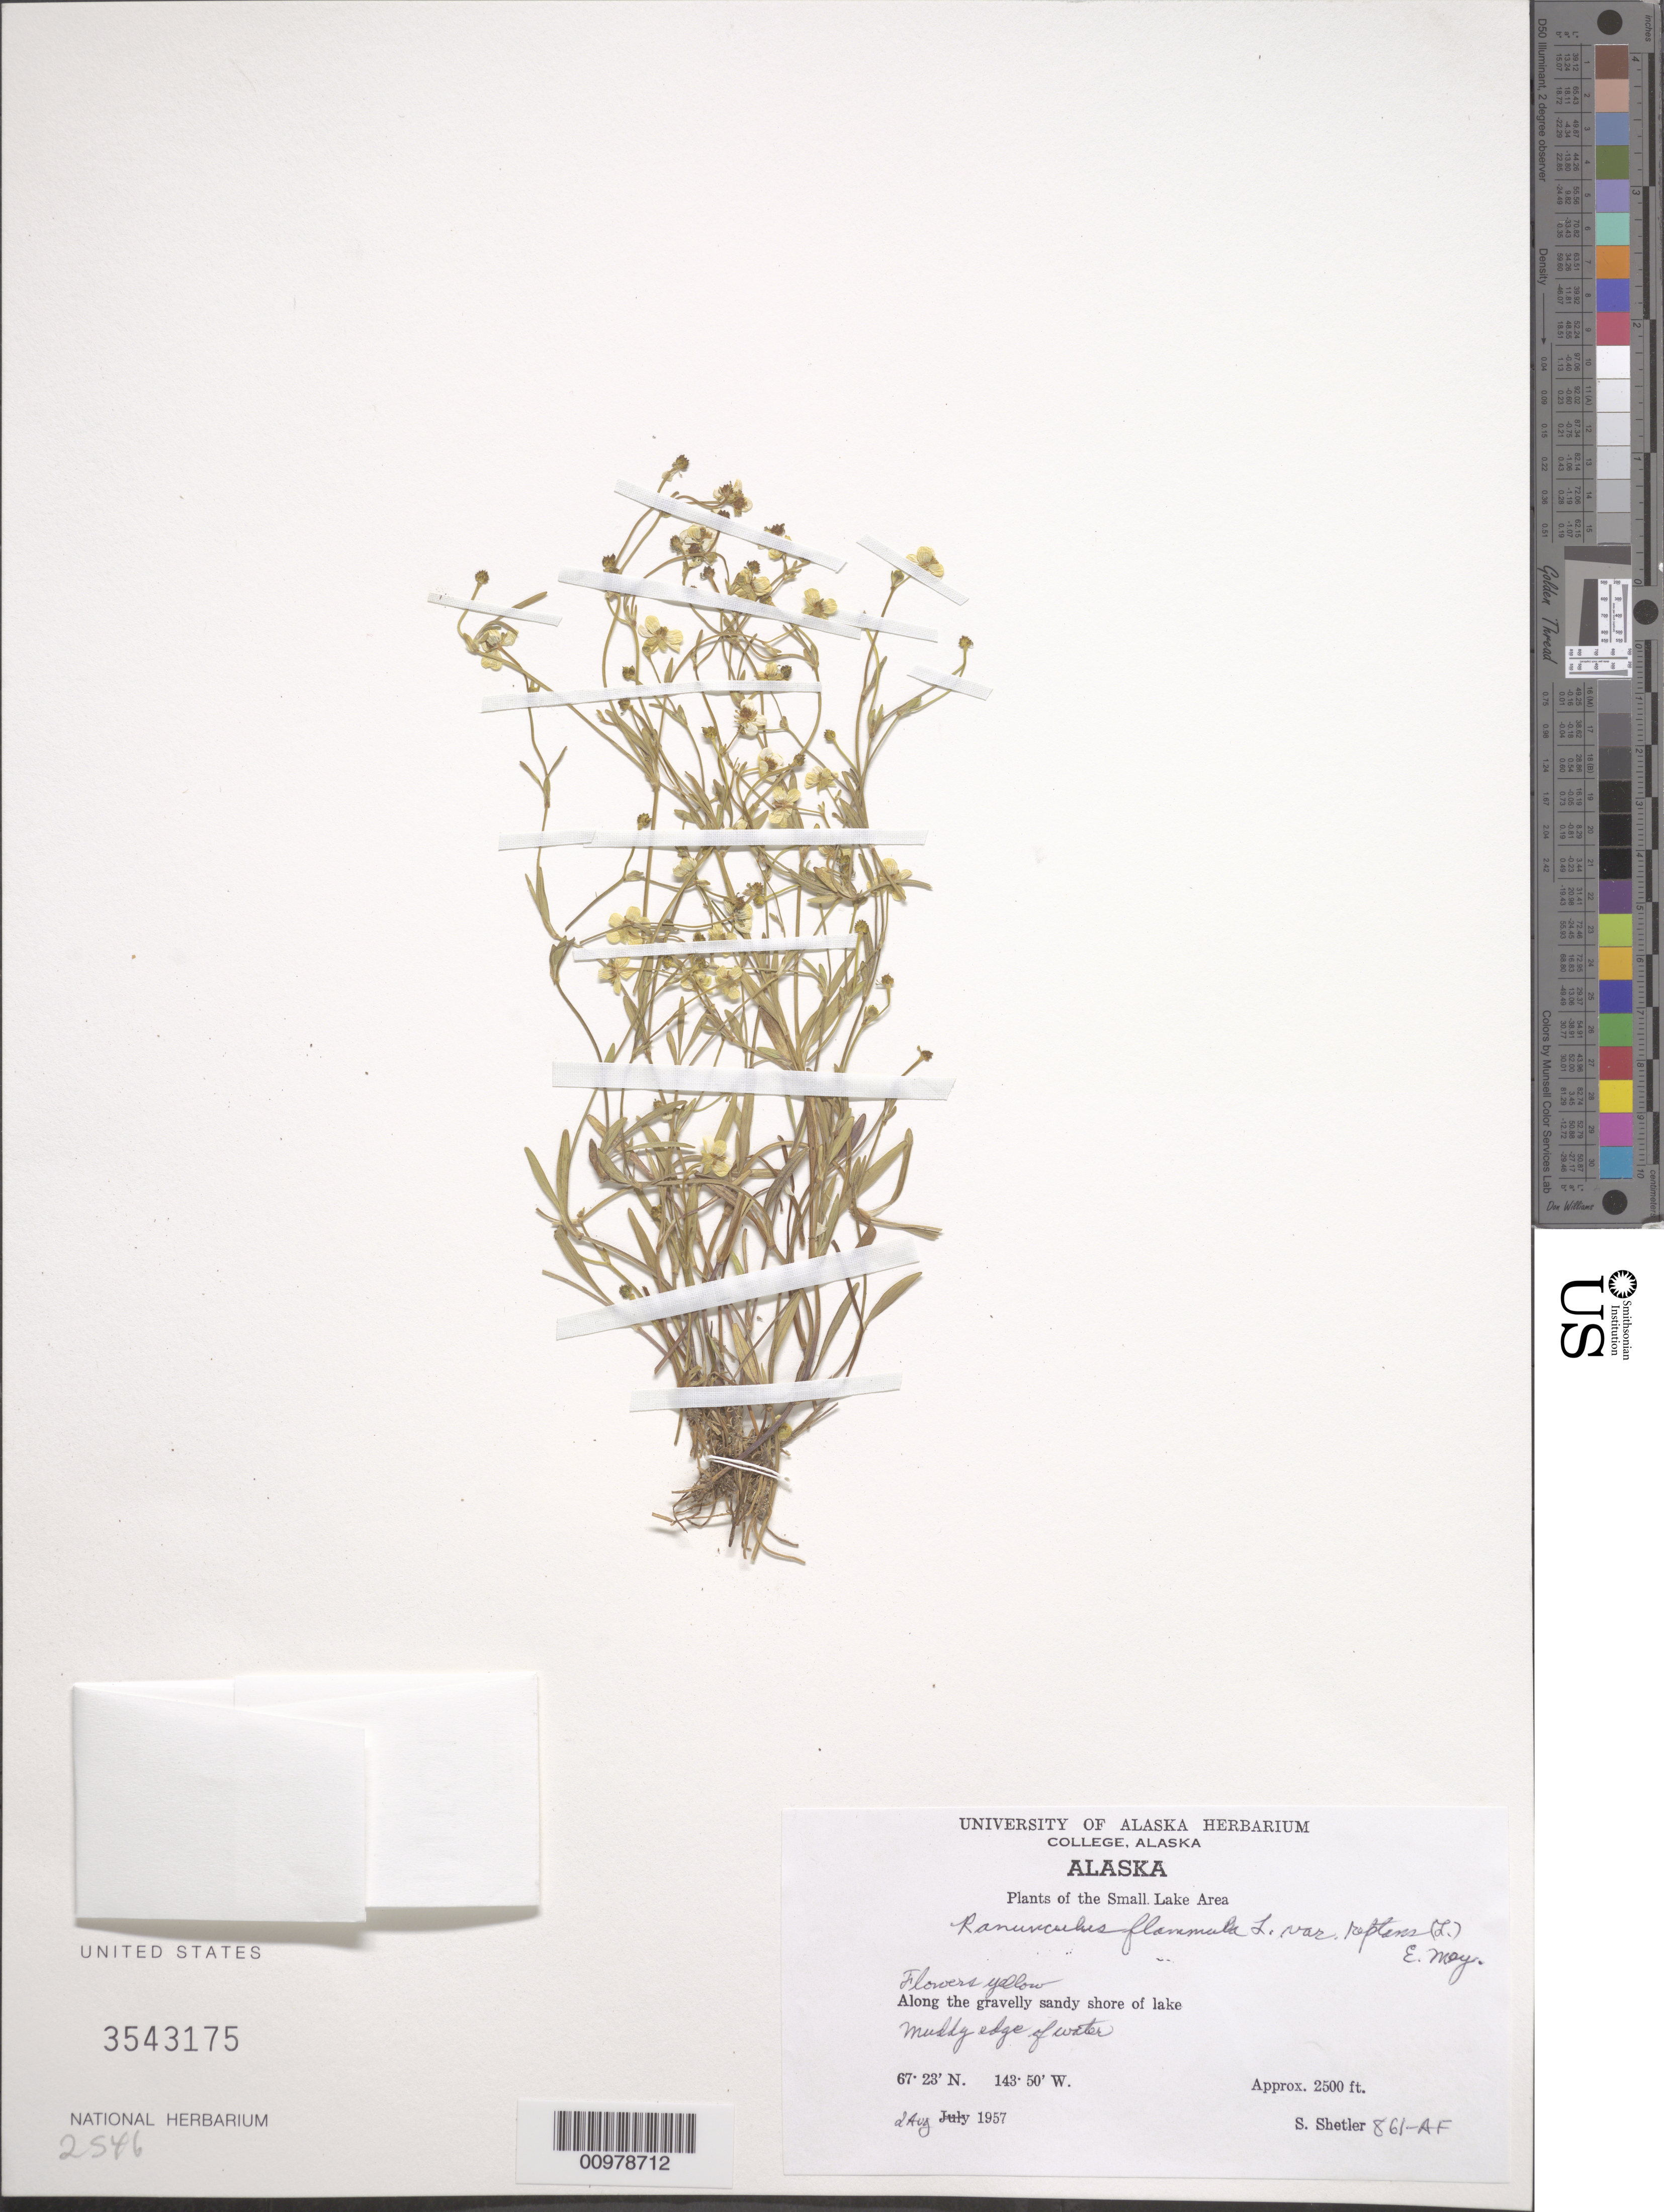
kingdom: Plantae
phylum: Tracheophyta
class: Magnoliopsida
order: Ranunculales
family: Ranunculaceae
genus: Ranunculus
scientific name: Ranunculus flammula var. filiformis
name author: (Michx.) Hook.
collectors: S. Shetler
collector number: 861-AF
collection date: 1957-08-02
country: United States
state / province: Alaska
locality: The Small Lake Area. Along the gravelly sandy shore of lake. Muddy edge of water.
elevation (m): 762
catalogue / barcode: US 3543175